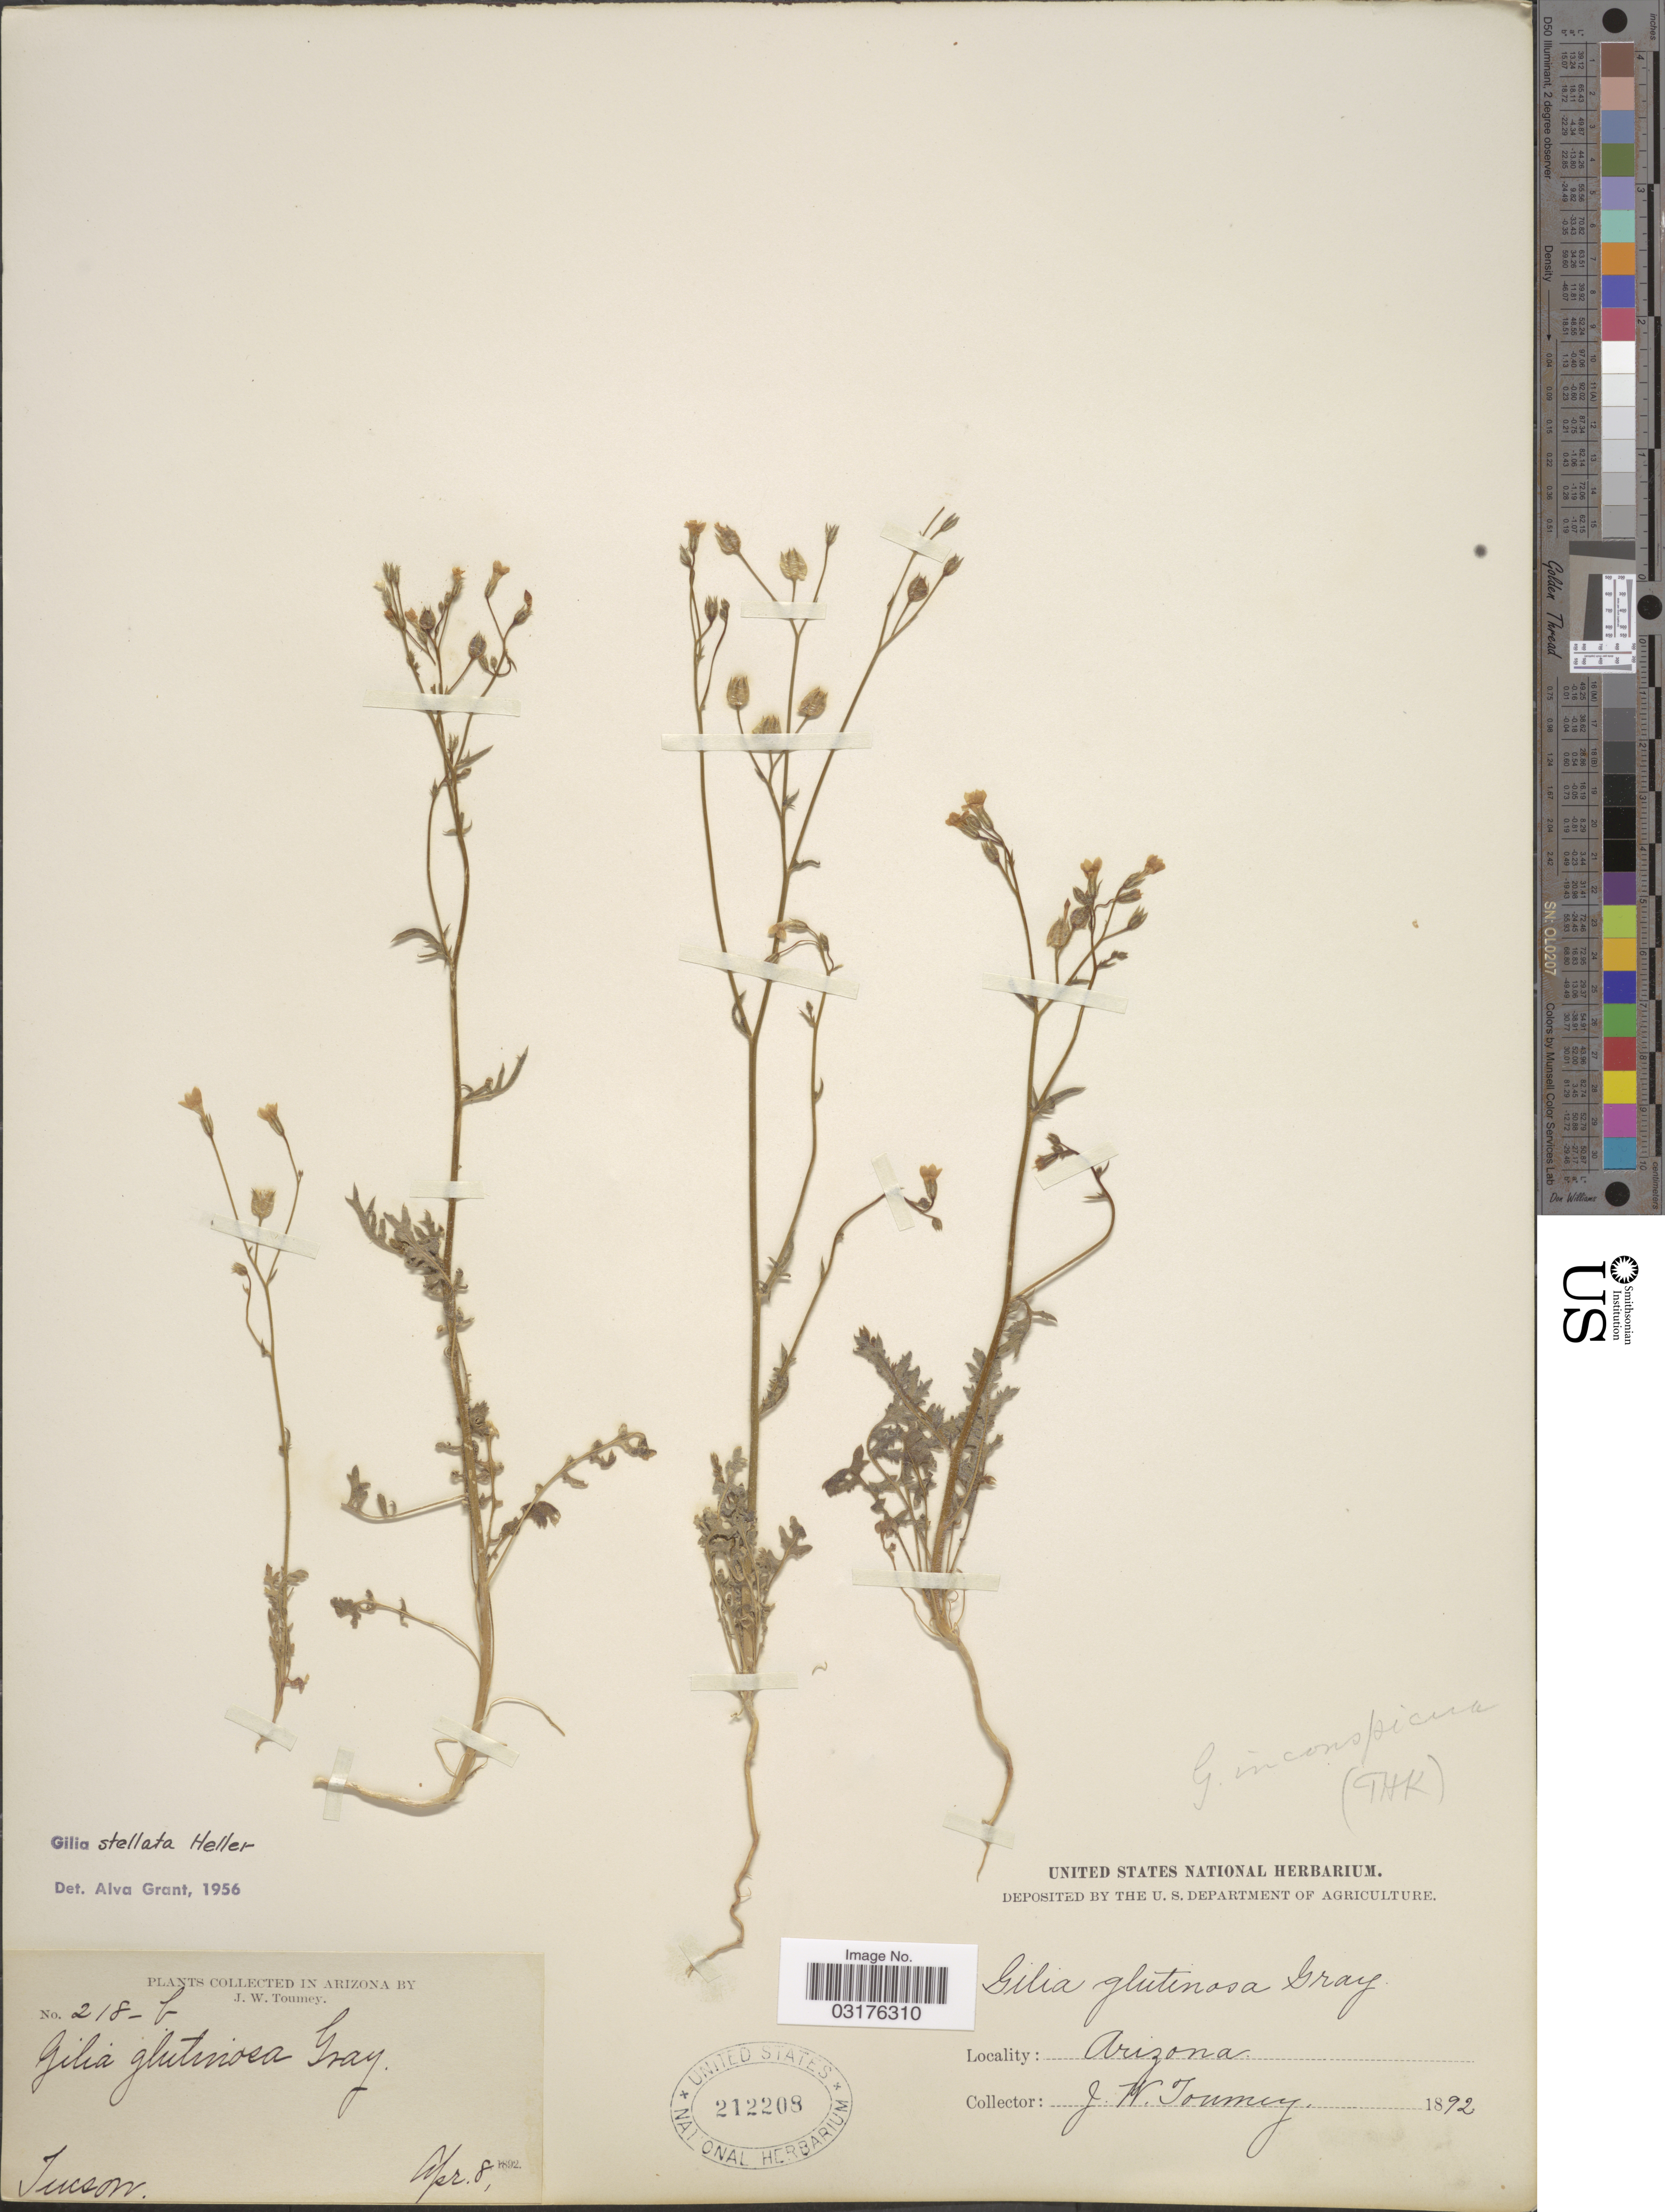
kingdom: Plantae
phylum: Tracheophyta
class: Magnoliopsida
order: Ericales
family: Polemoniaceae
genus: Gilia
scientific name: Gilia stellata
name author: A. Heller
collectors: J. W. Toumey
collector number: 218-b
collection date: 1892-04-08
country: United States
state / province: Arizona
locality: Tucson.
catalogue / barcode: US 212208